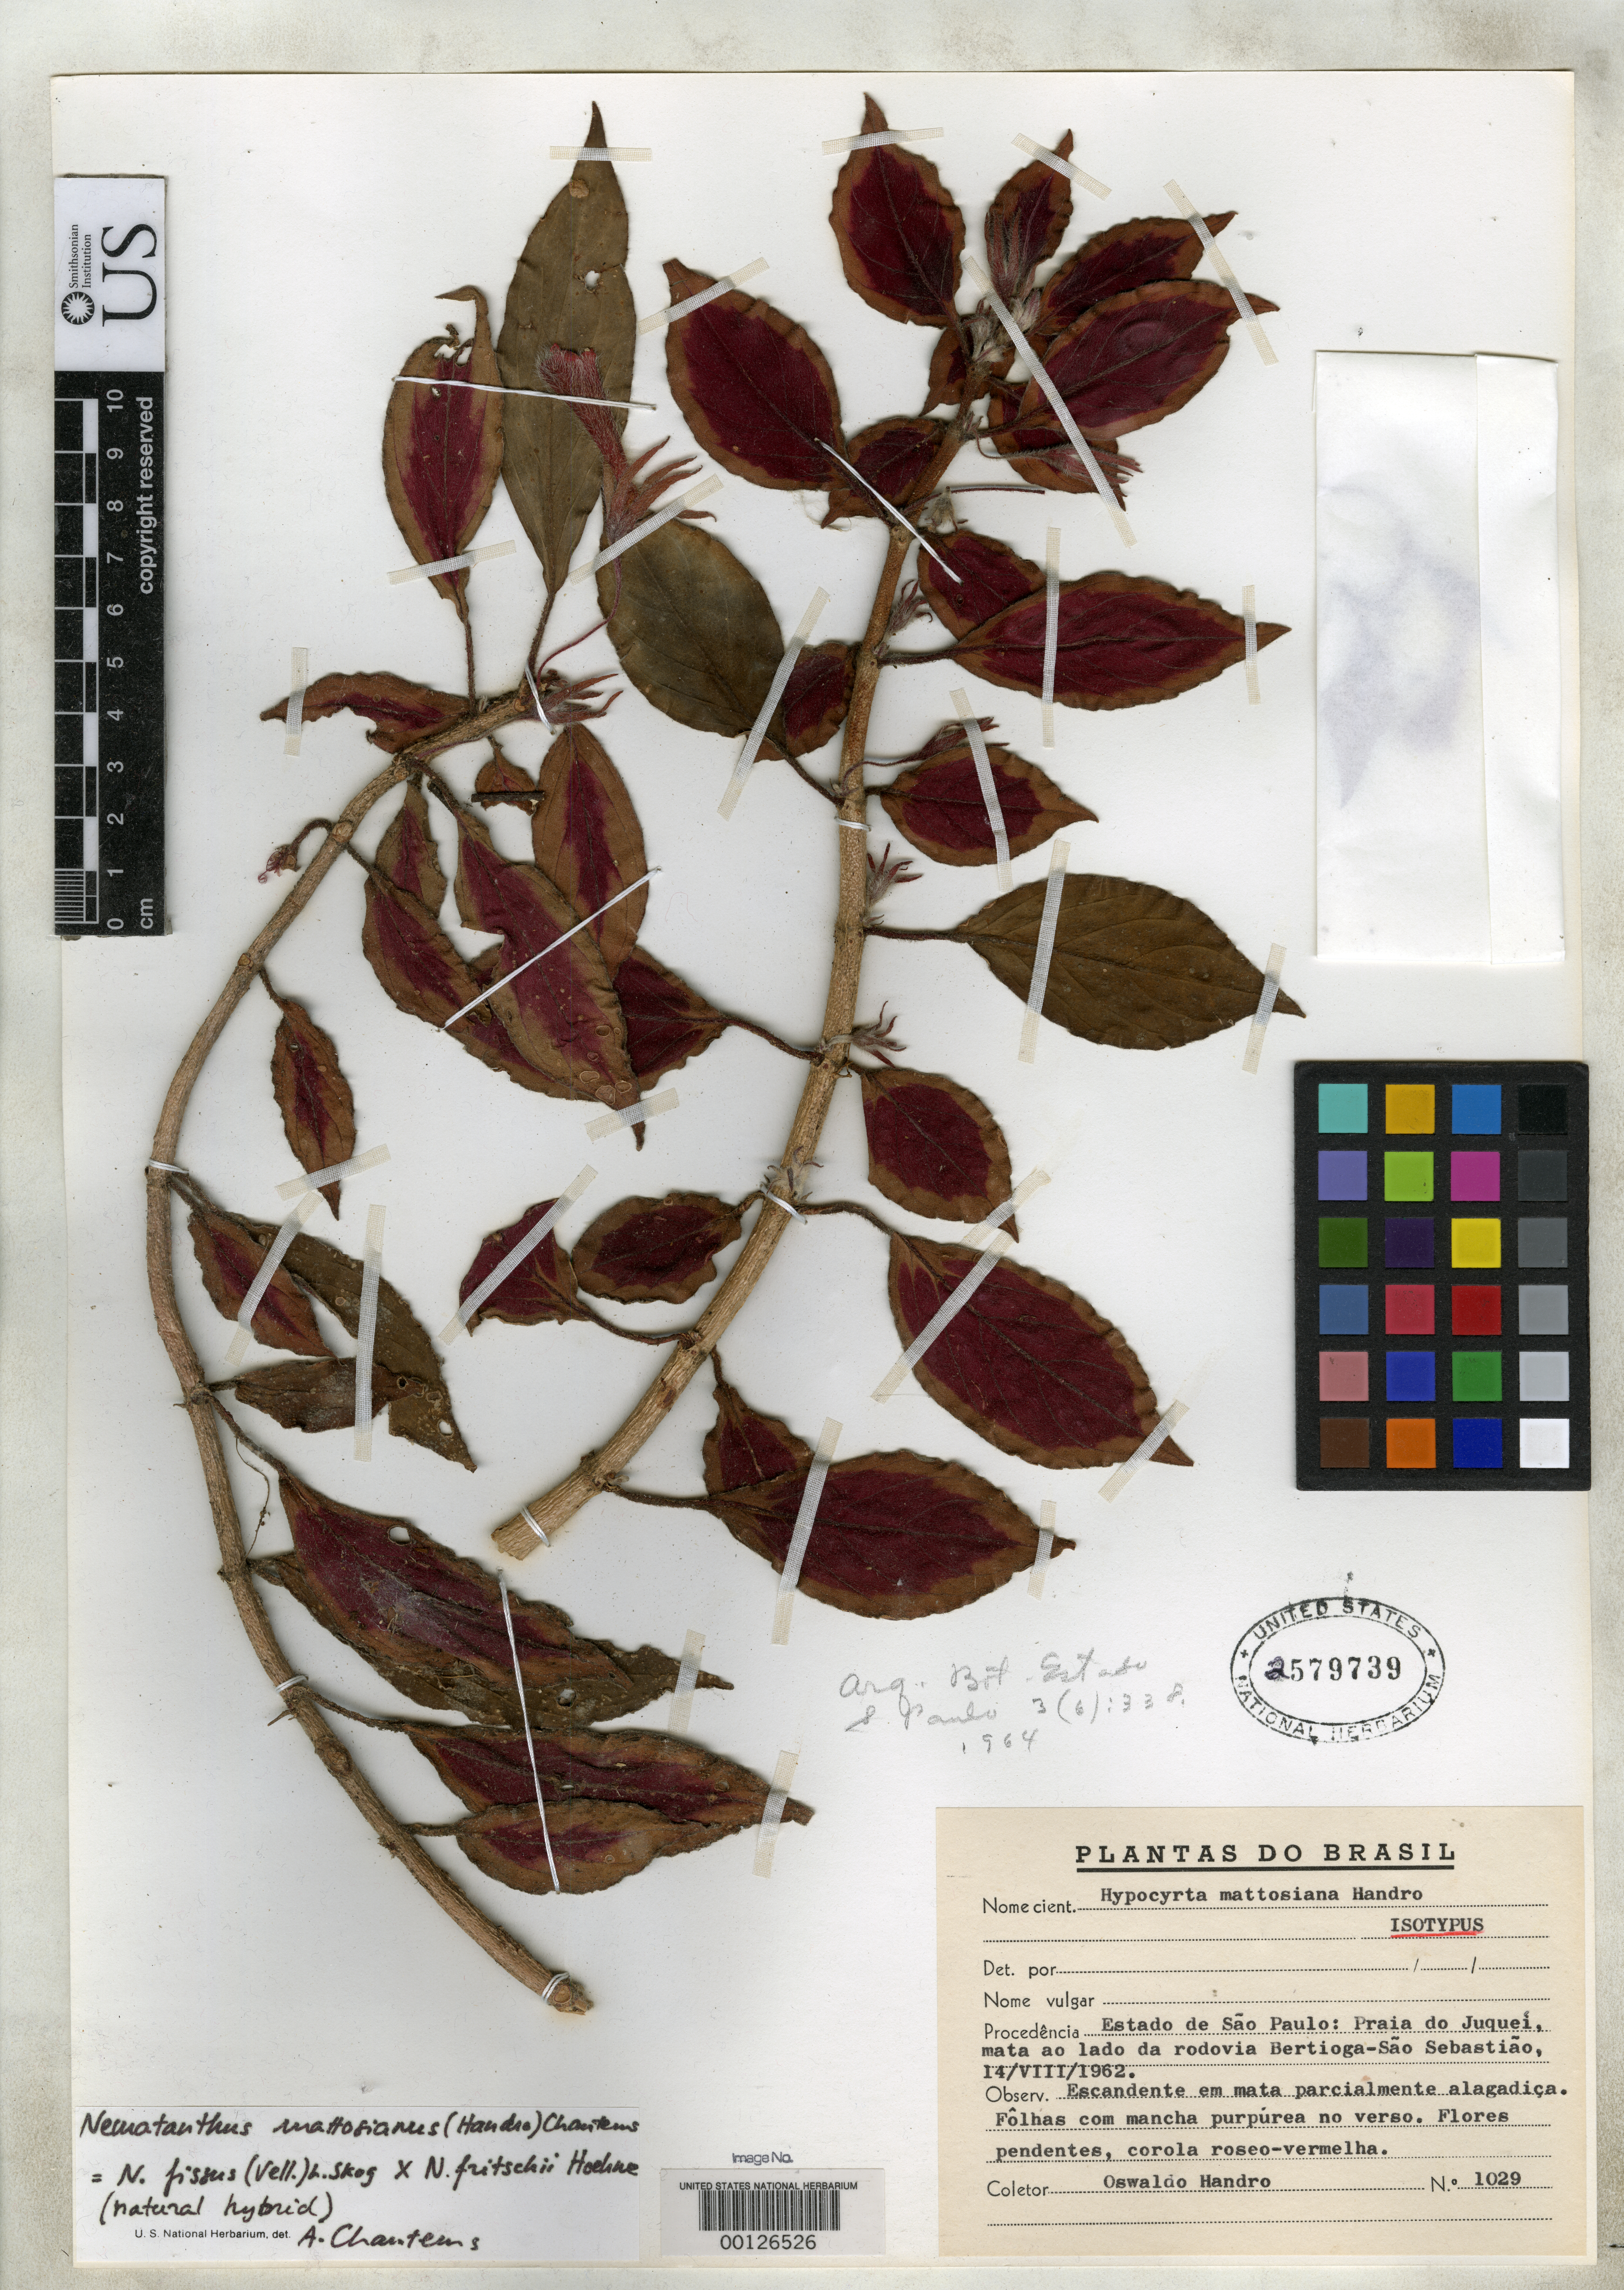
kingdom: Plantae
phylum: Tracheophyta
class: Magnoliopsida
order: Lamiales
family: Gesneriaceae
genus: Hypocyrta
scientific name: Hypocyrta mattosiana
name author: Handro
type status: Isotype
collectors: O. Handro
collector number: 1029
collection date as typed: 14 Aug 1962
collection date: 1962-08-14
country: Brazil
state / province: São Paulo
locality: Praia do Juquel.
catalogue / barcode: US 2579739